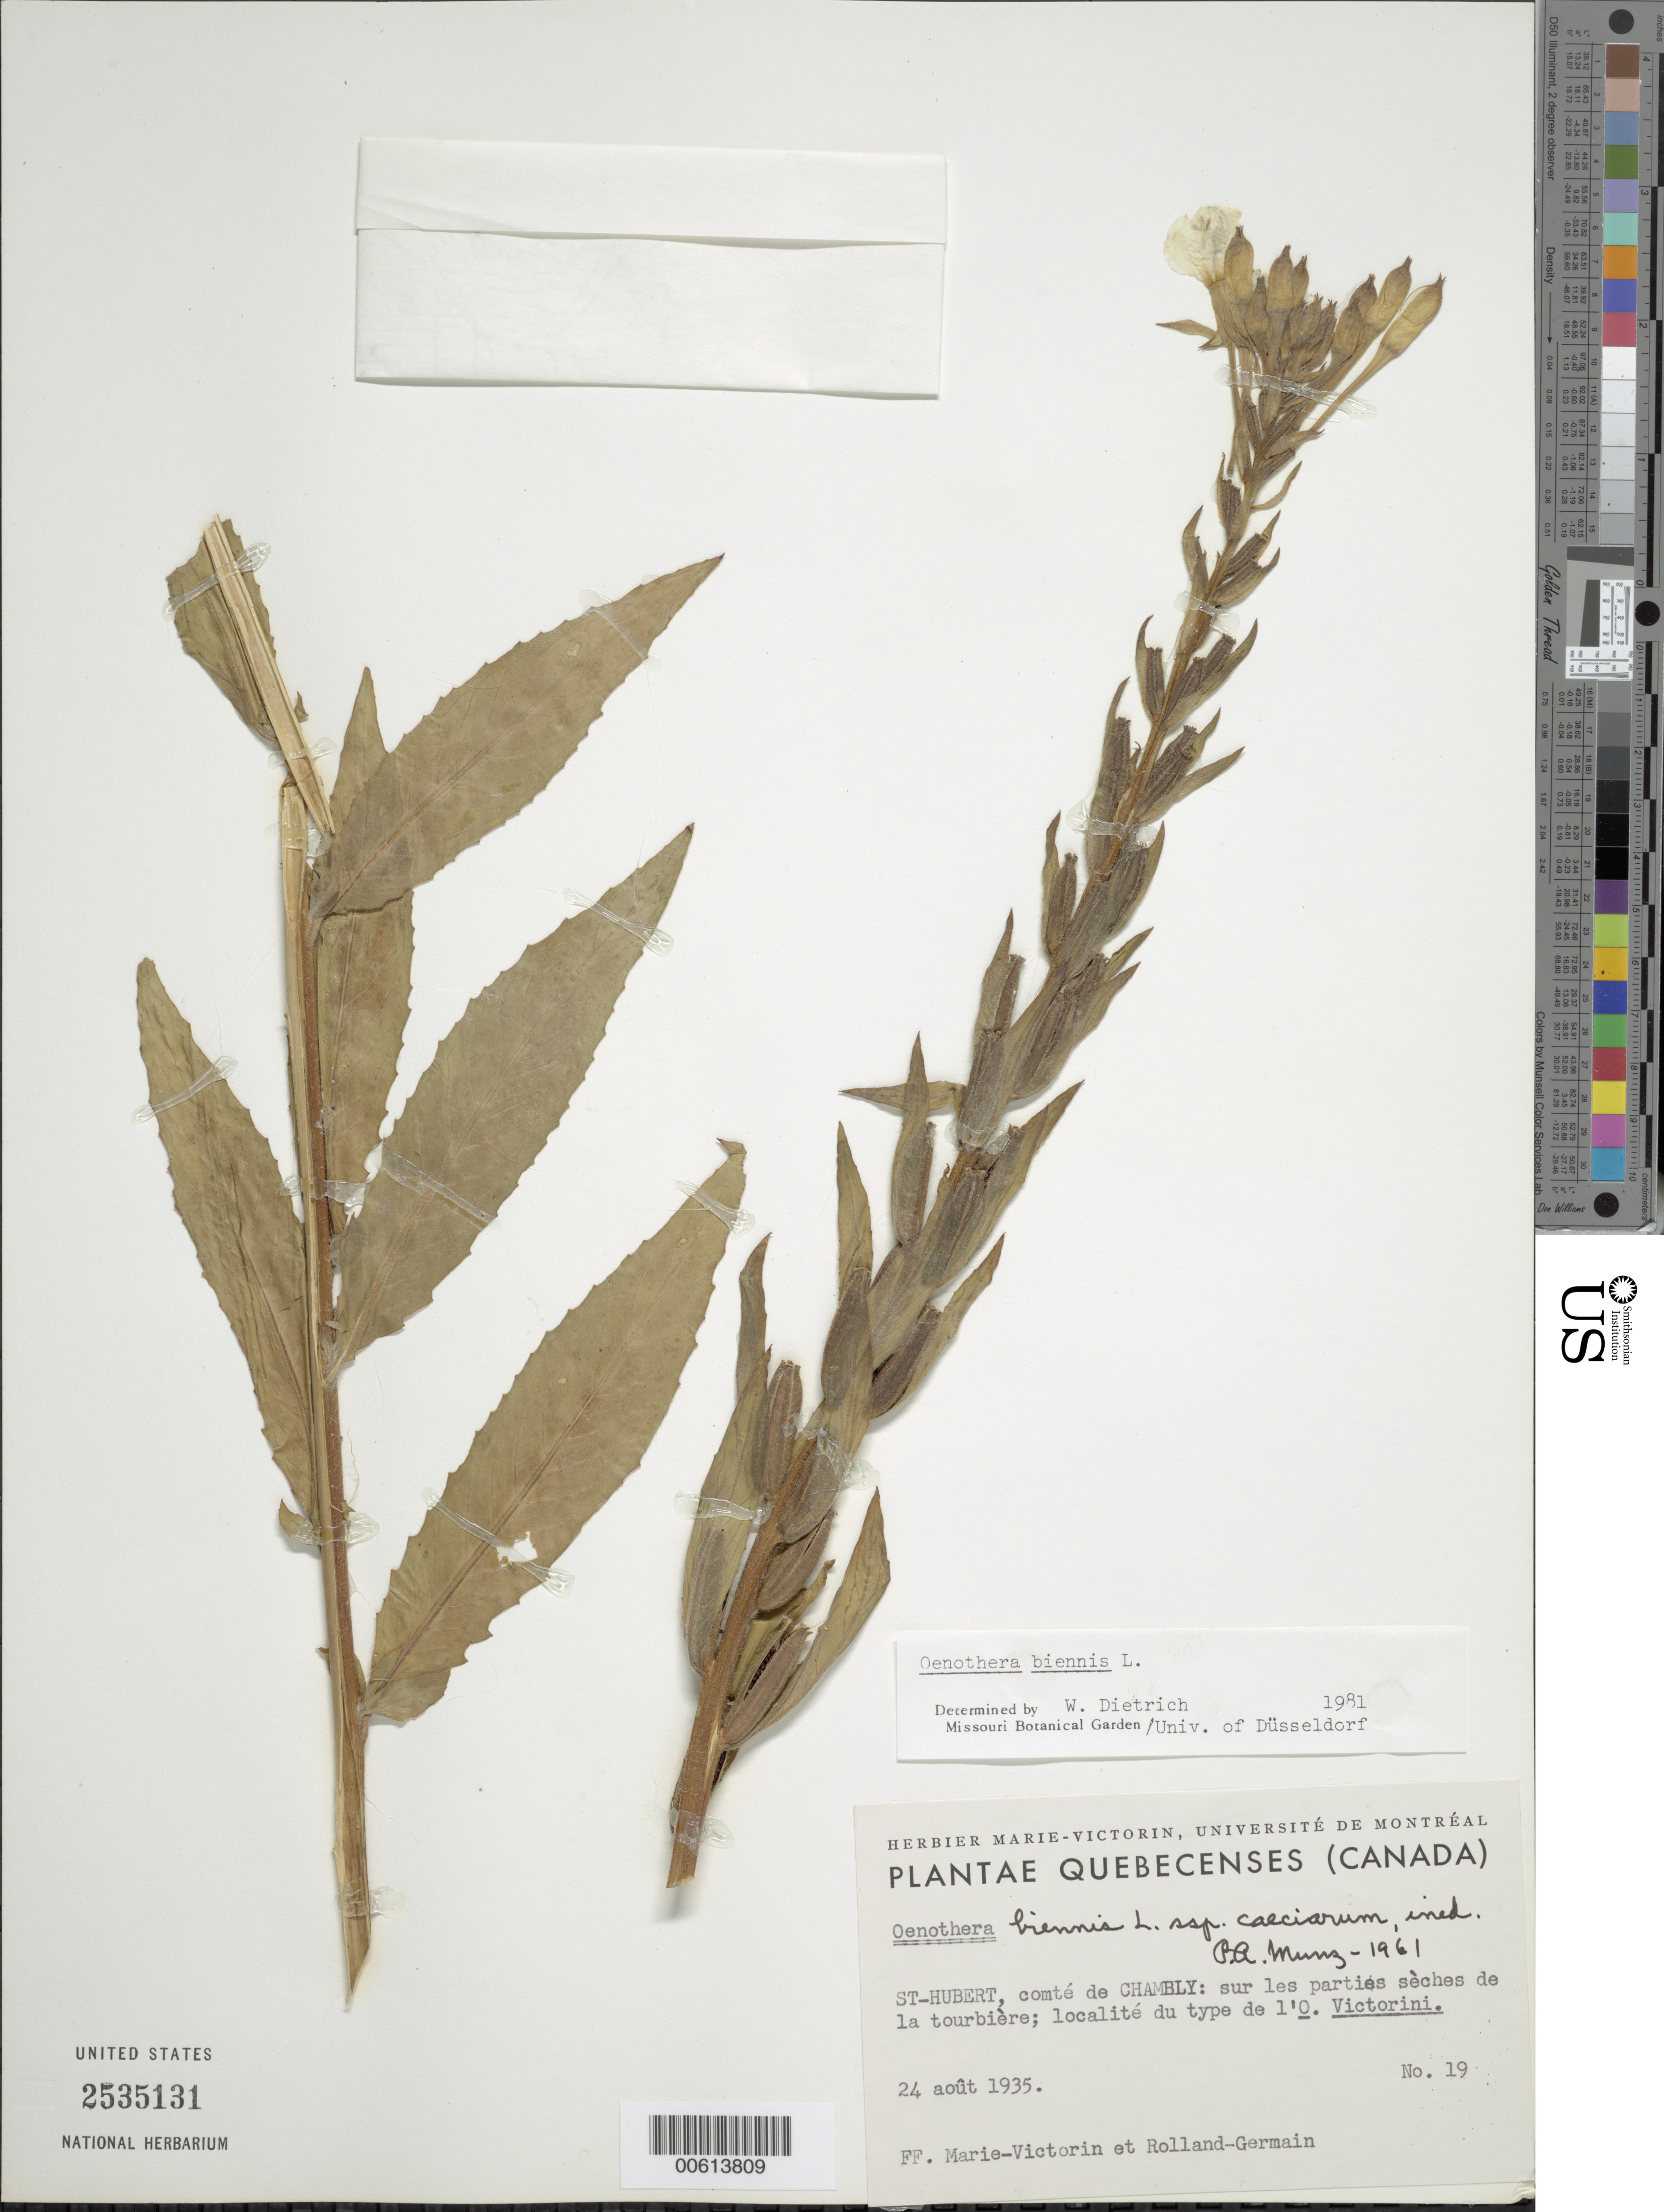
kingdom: Plantae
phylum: Tracheophyta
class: Magnoliopsida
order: Myrtales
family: Onagraceae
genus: Oenothera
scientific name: Oenothera biennis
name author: L.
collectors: Fr. Marie-Victorin & Rolland-Germain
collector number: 19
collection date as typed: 24 Aug 19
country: Canada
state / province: Quebec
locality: St. Hubert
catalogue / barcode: US 2535131